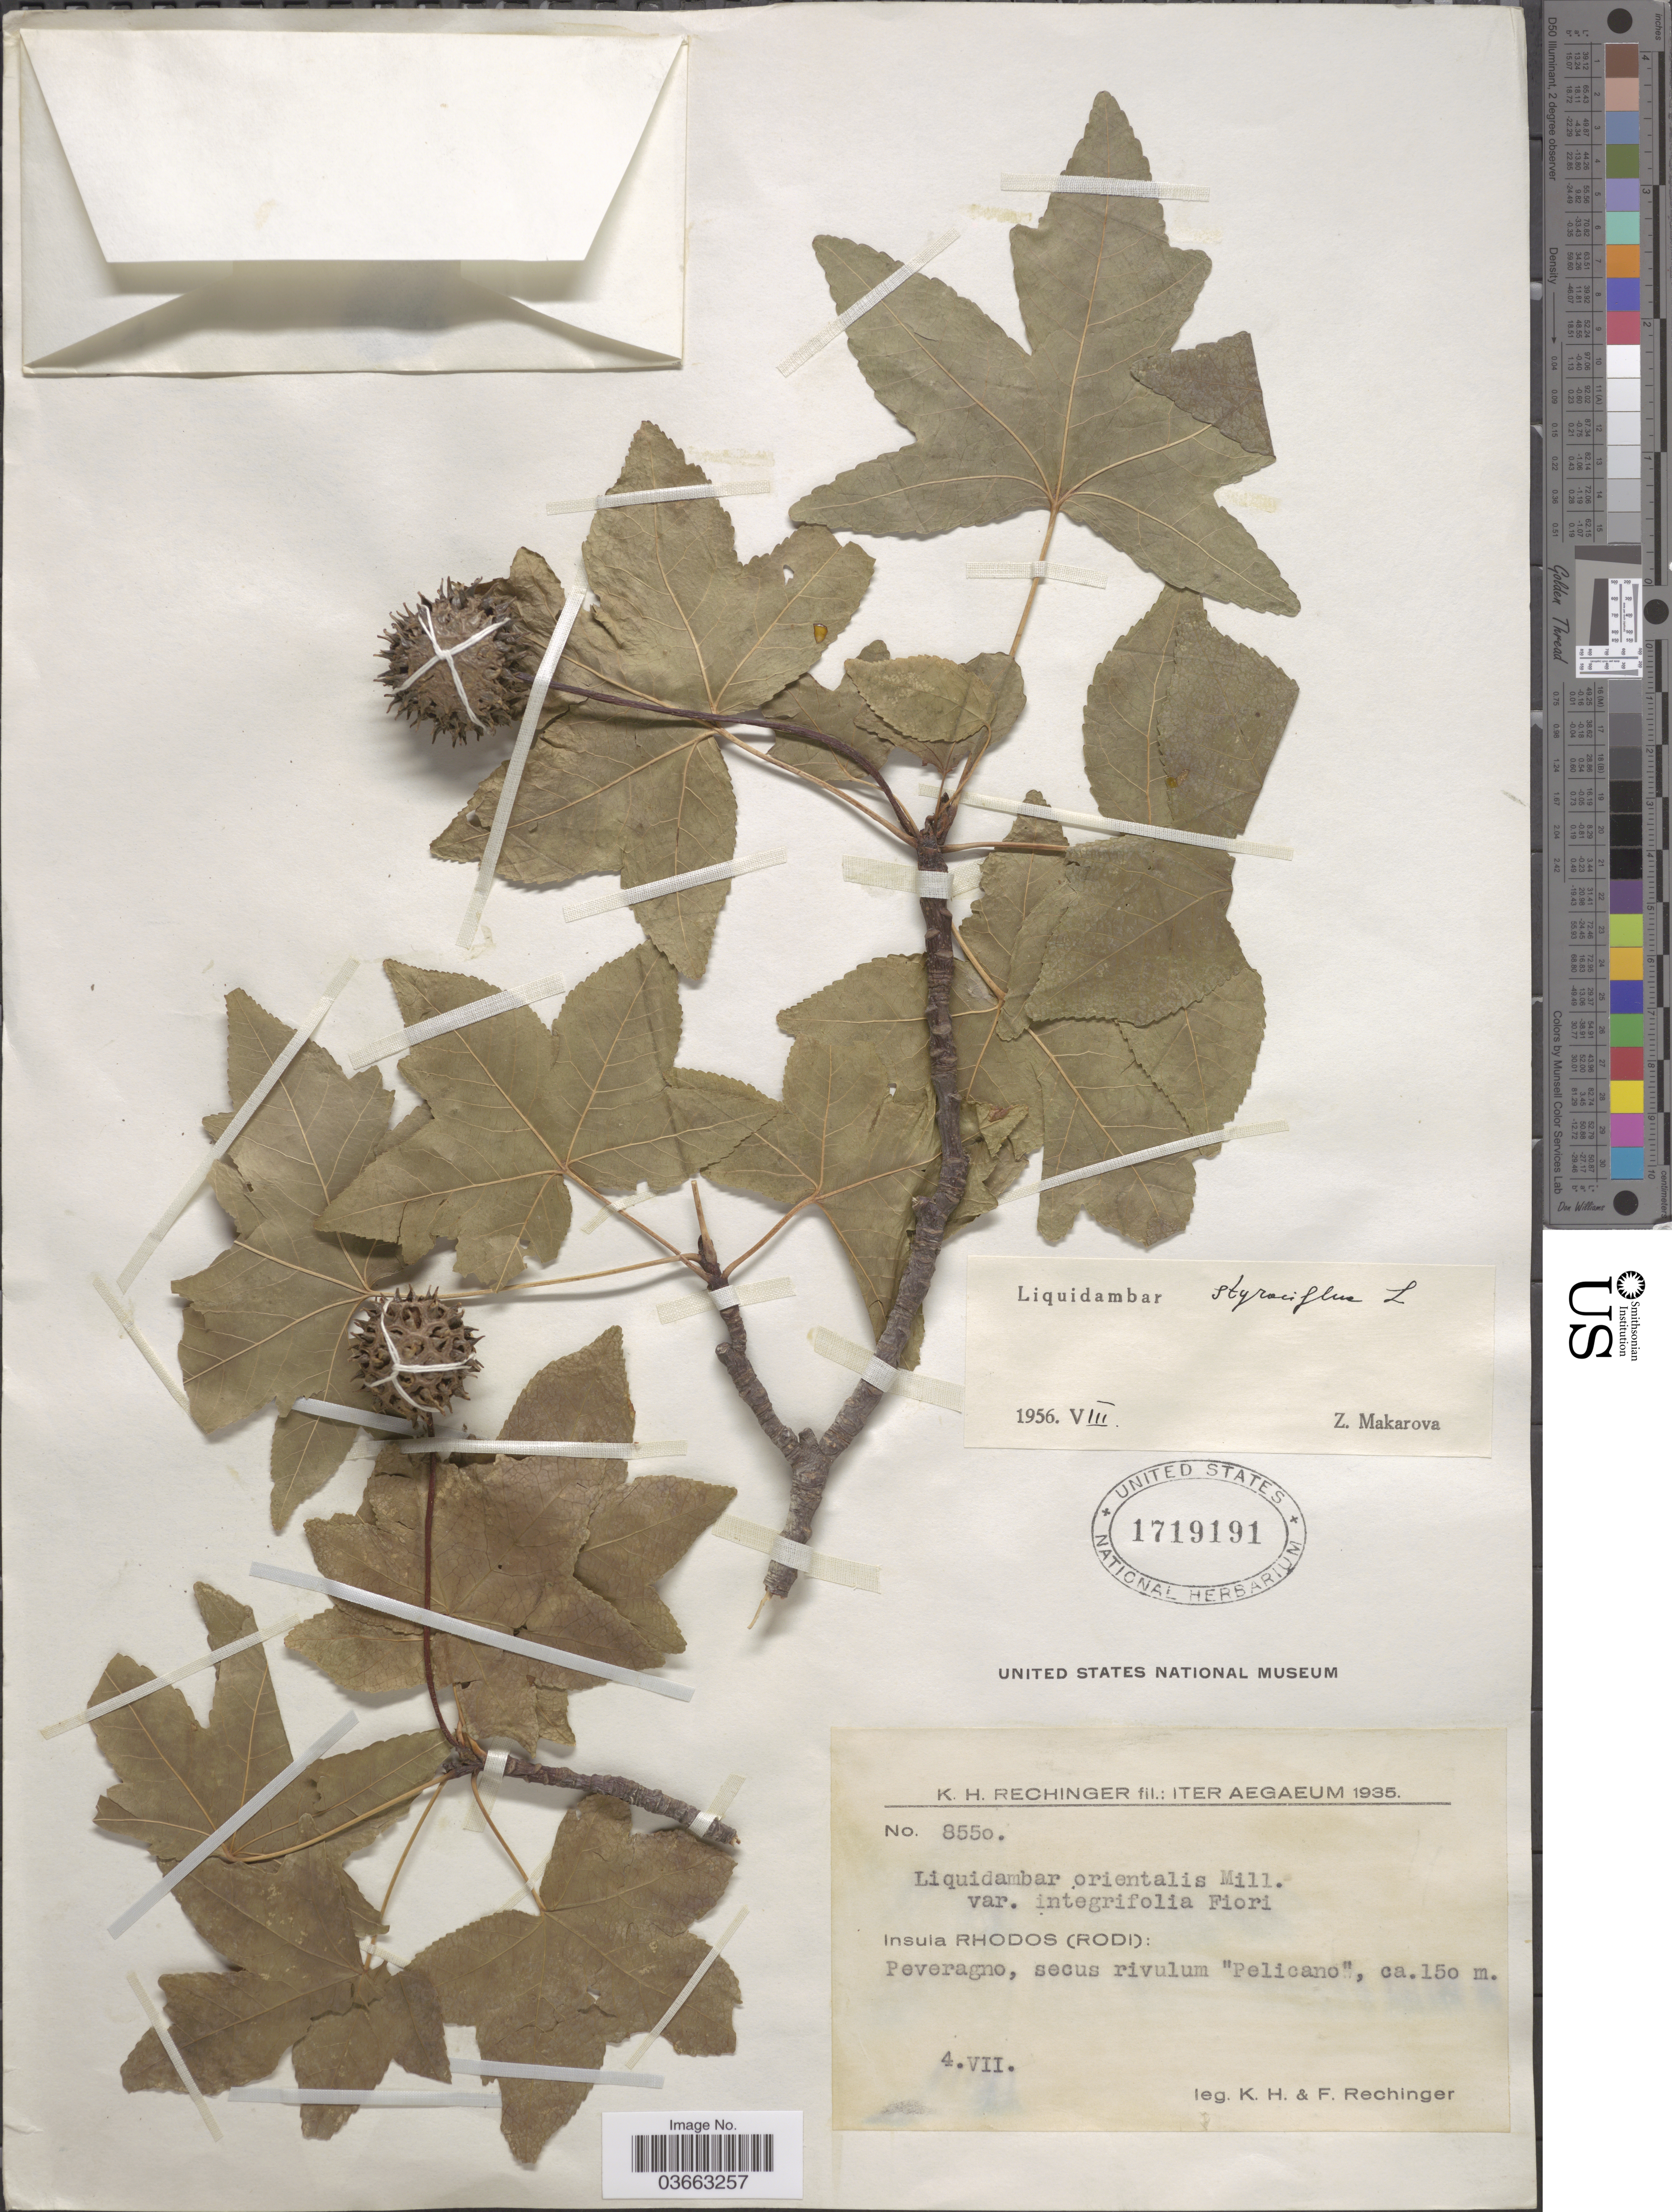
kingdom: Plantae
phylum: Tracheophyta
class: Magnoliopsida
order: Saxifragales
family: Altingiaceae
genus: Liquidambar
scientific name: Liquidambar styraciflua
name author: L.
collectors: K. H. Rechinger & F. Rechinger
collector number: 8550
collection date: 1935-07-04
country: Greece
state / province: South Aegean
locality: Iter Aegaeum. Insula Rhodos (Rodi): Peveragno, secus rivulum "Pelicano".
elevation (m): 150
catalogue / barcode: US 1719191